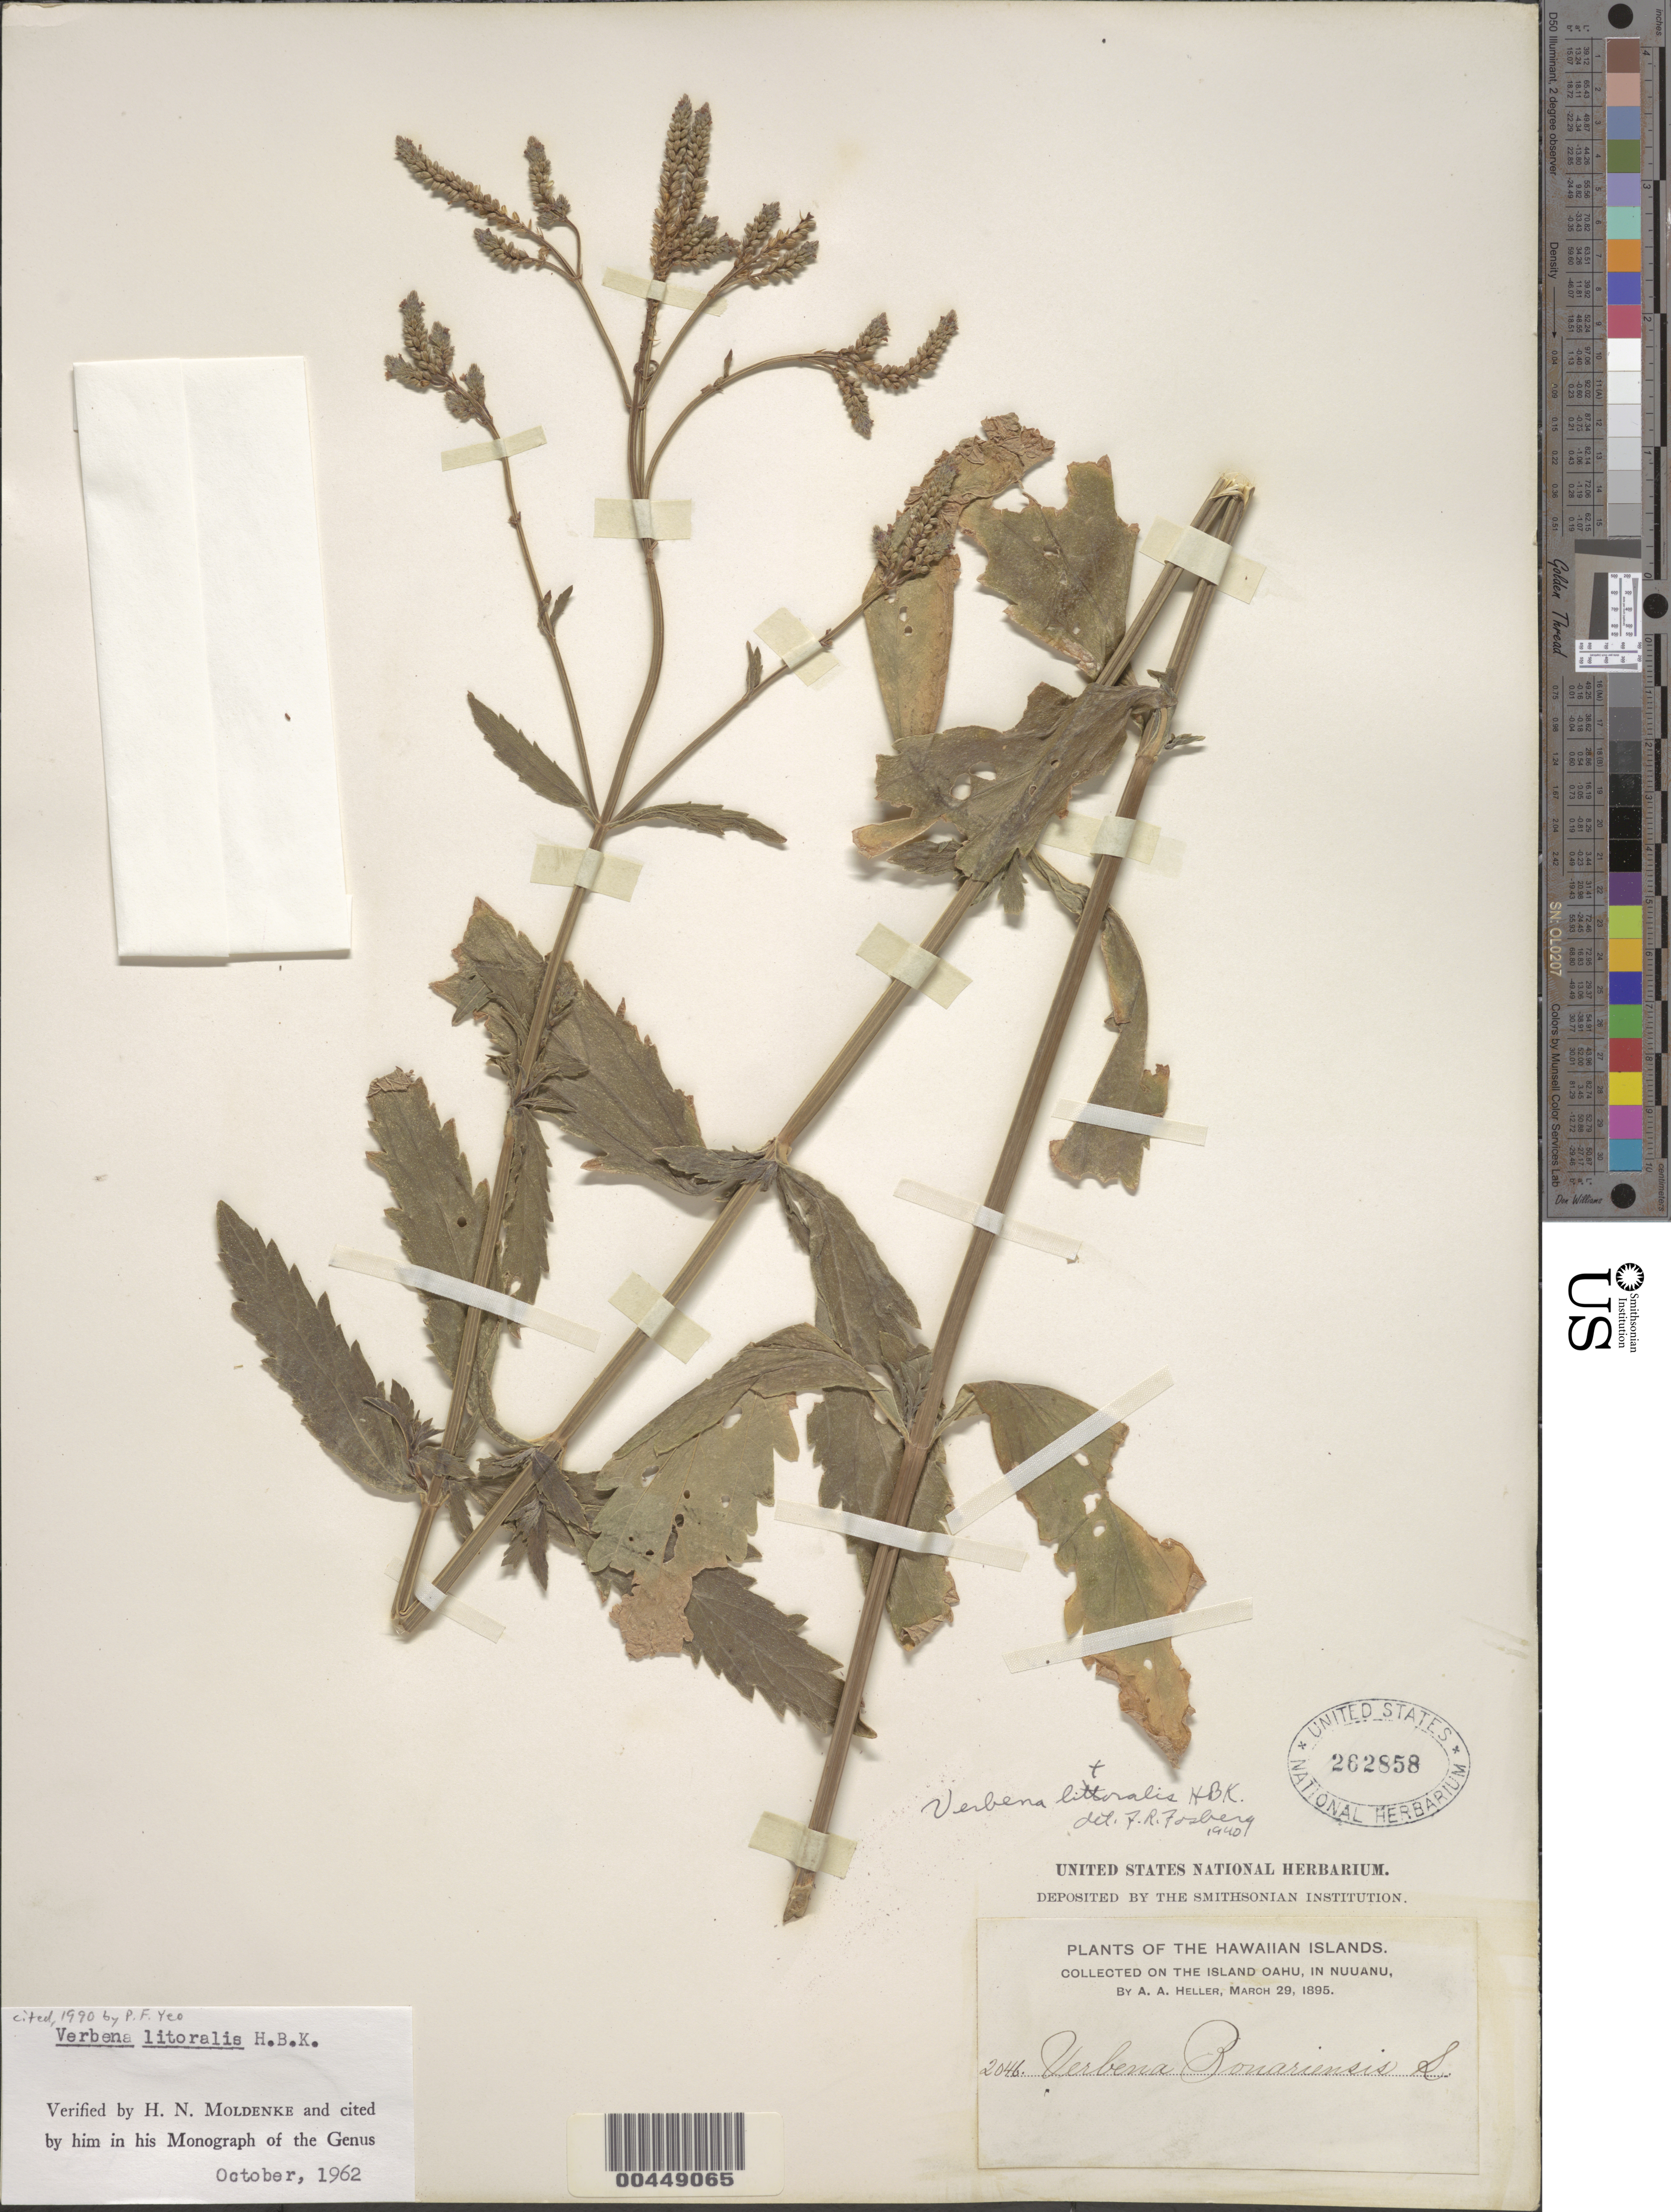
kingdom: Plantae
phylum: Tracheophyta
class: Magnoliopsida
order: Lamiales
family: Verbenaceae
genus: Verbena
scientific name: Verbena litoralis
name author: Kunth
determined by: Moldenke, H. N.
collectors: A. A. Heller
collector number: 2041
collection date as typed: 29 Mar 1895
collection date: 1895-03-29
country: United States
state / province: Hawaii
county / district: Honolulu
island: Oahu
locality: In Nuuanu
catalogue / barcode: US 262859